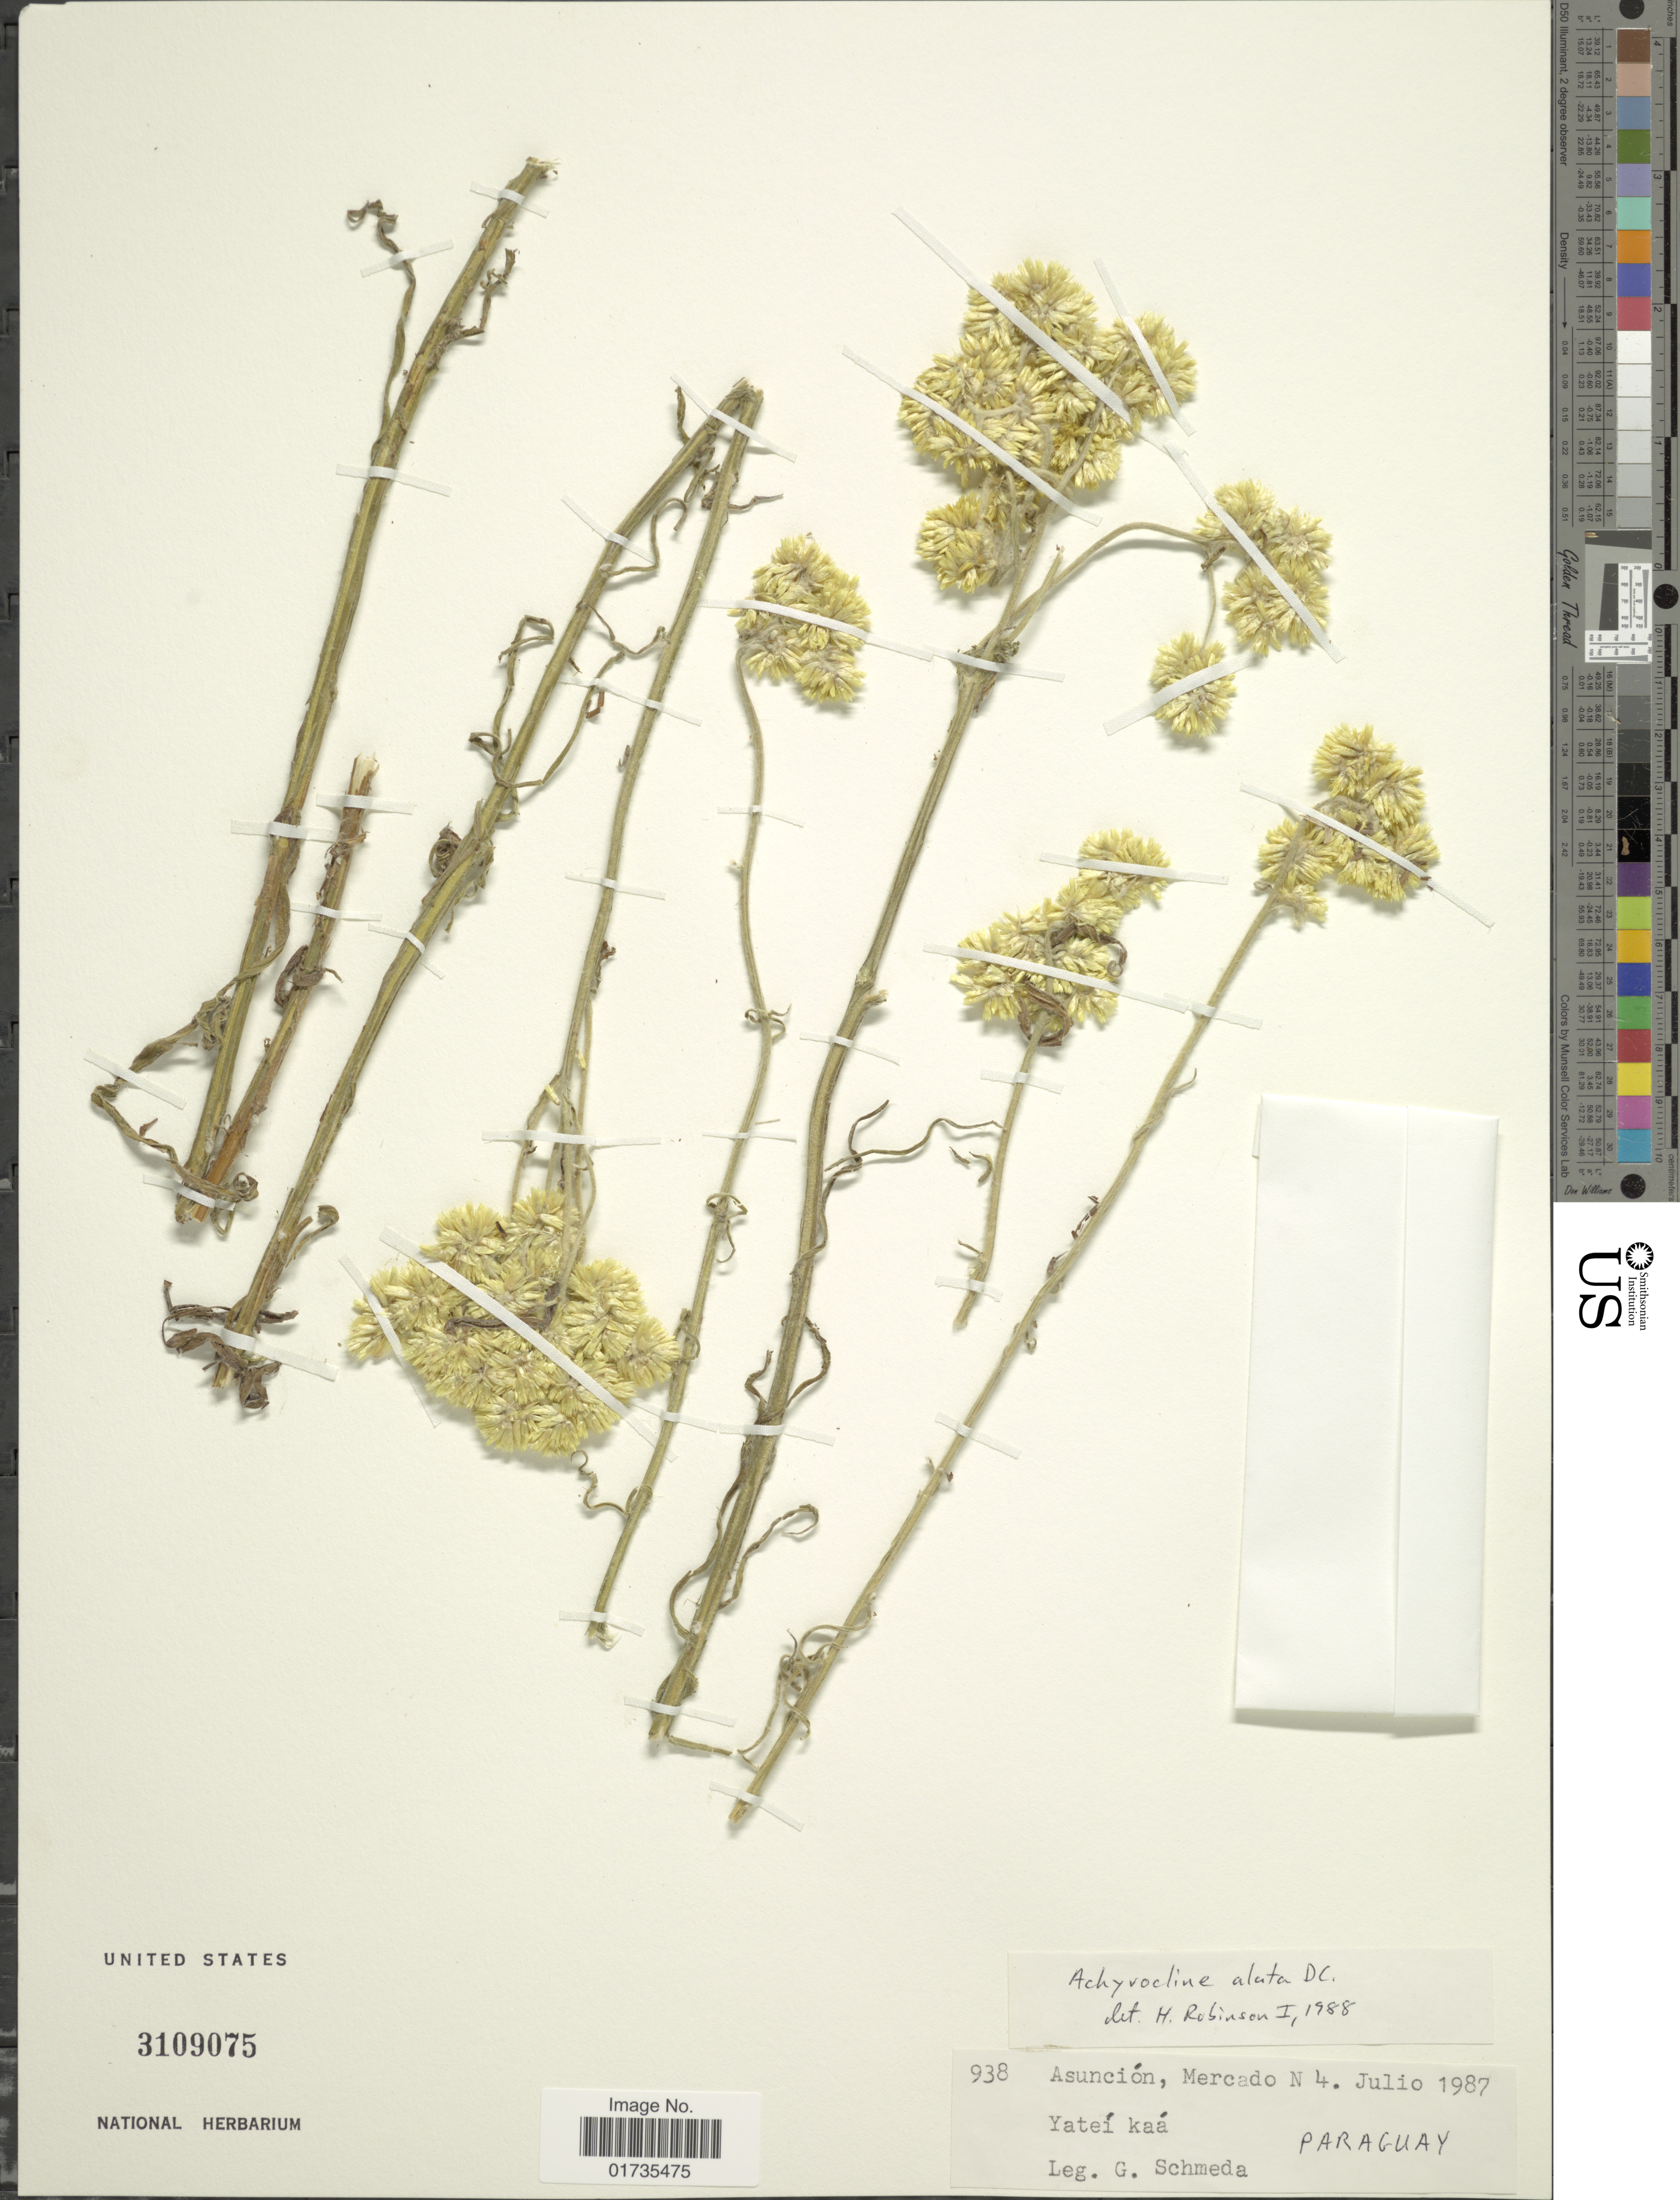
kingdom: Plantae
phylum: Tracheophyta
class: Magnoliopsida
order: Asterales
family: Asteraceae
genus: Achyrocline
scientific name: Achyrocline alata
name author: (Kunth) DC.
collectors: G. Schmeda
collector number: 938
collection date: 1987-07-04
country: Paraguay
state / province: Asuncion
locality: Asuncion, Mercado. Yatei kaa. Paraguay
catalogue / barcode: US 3109075